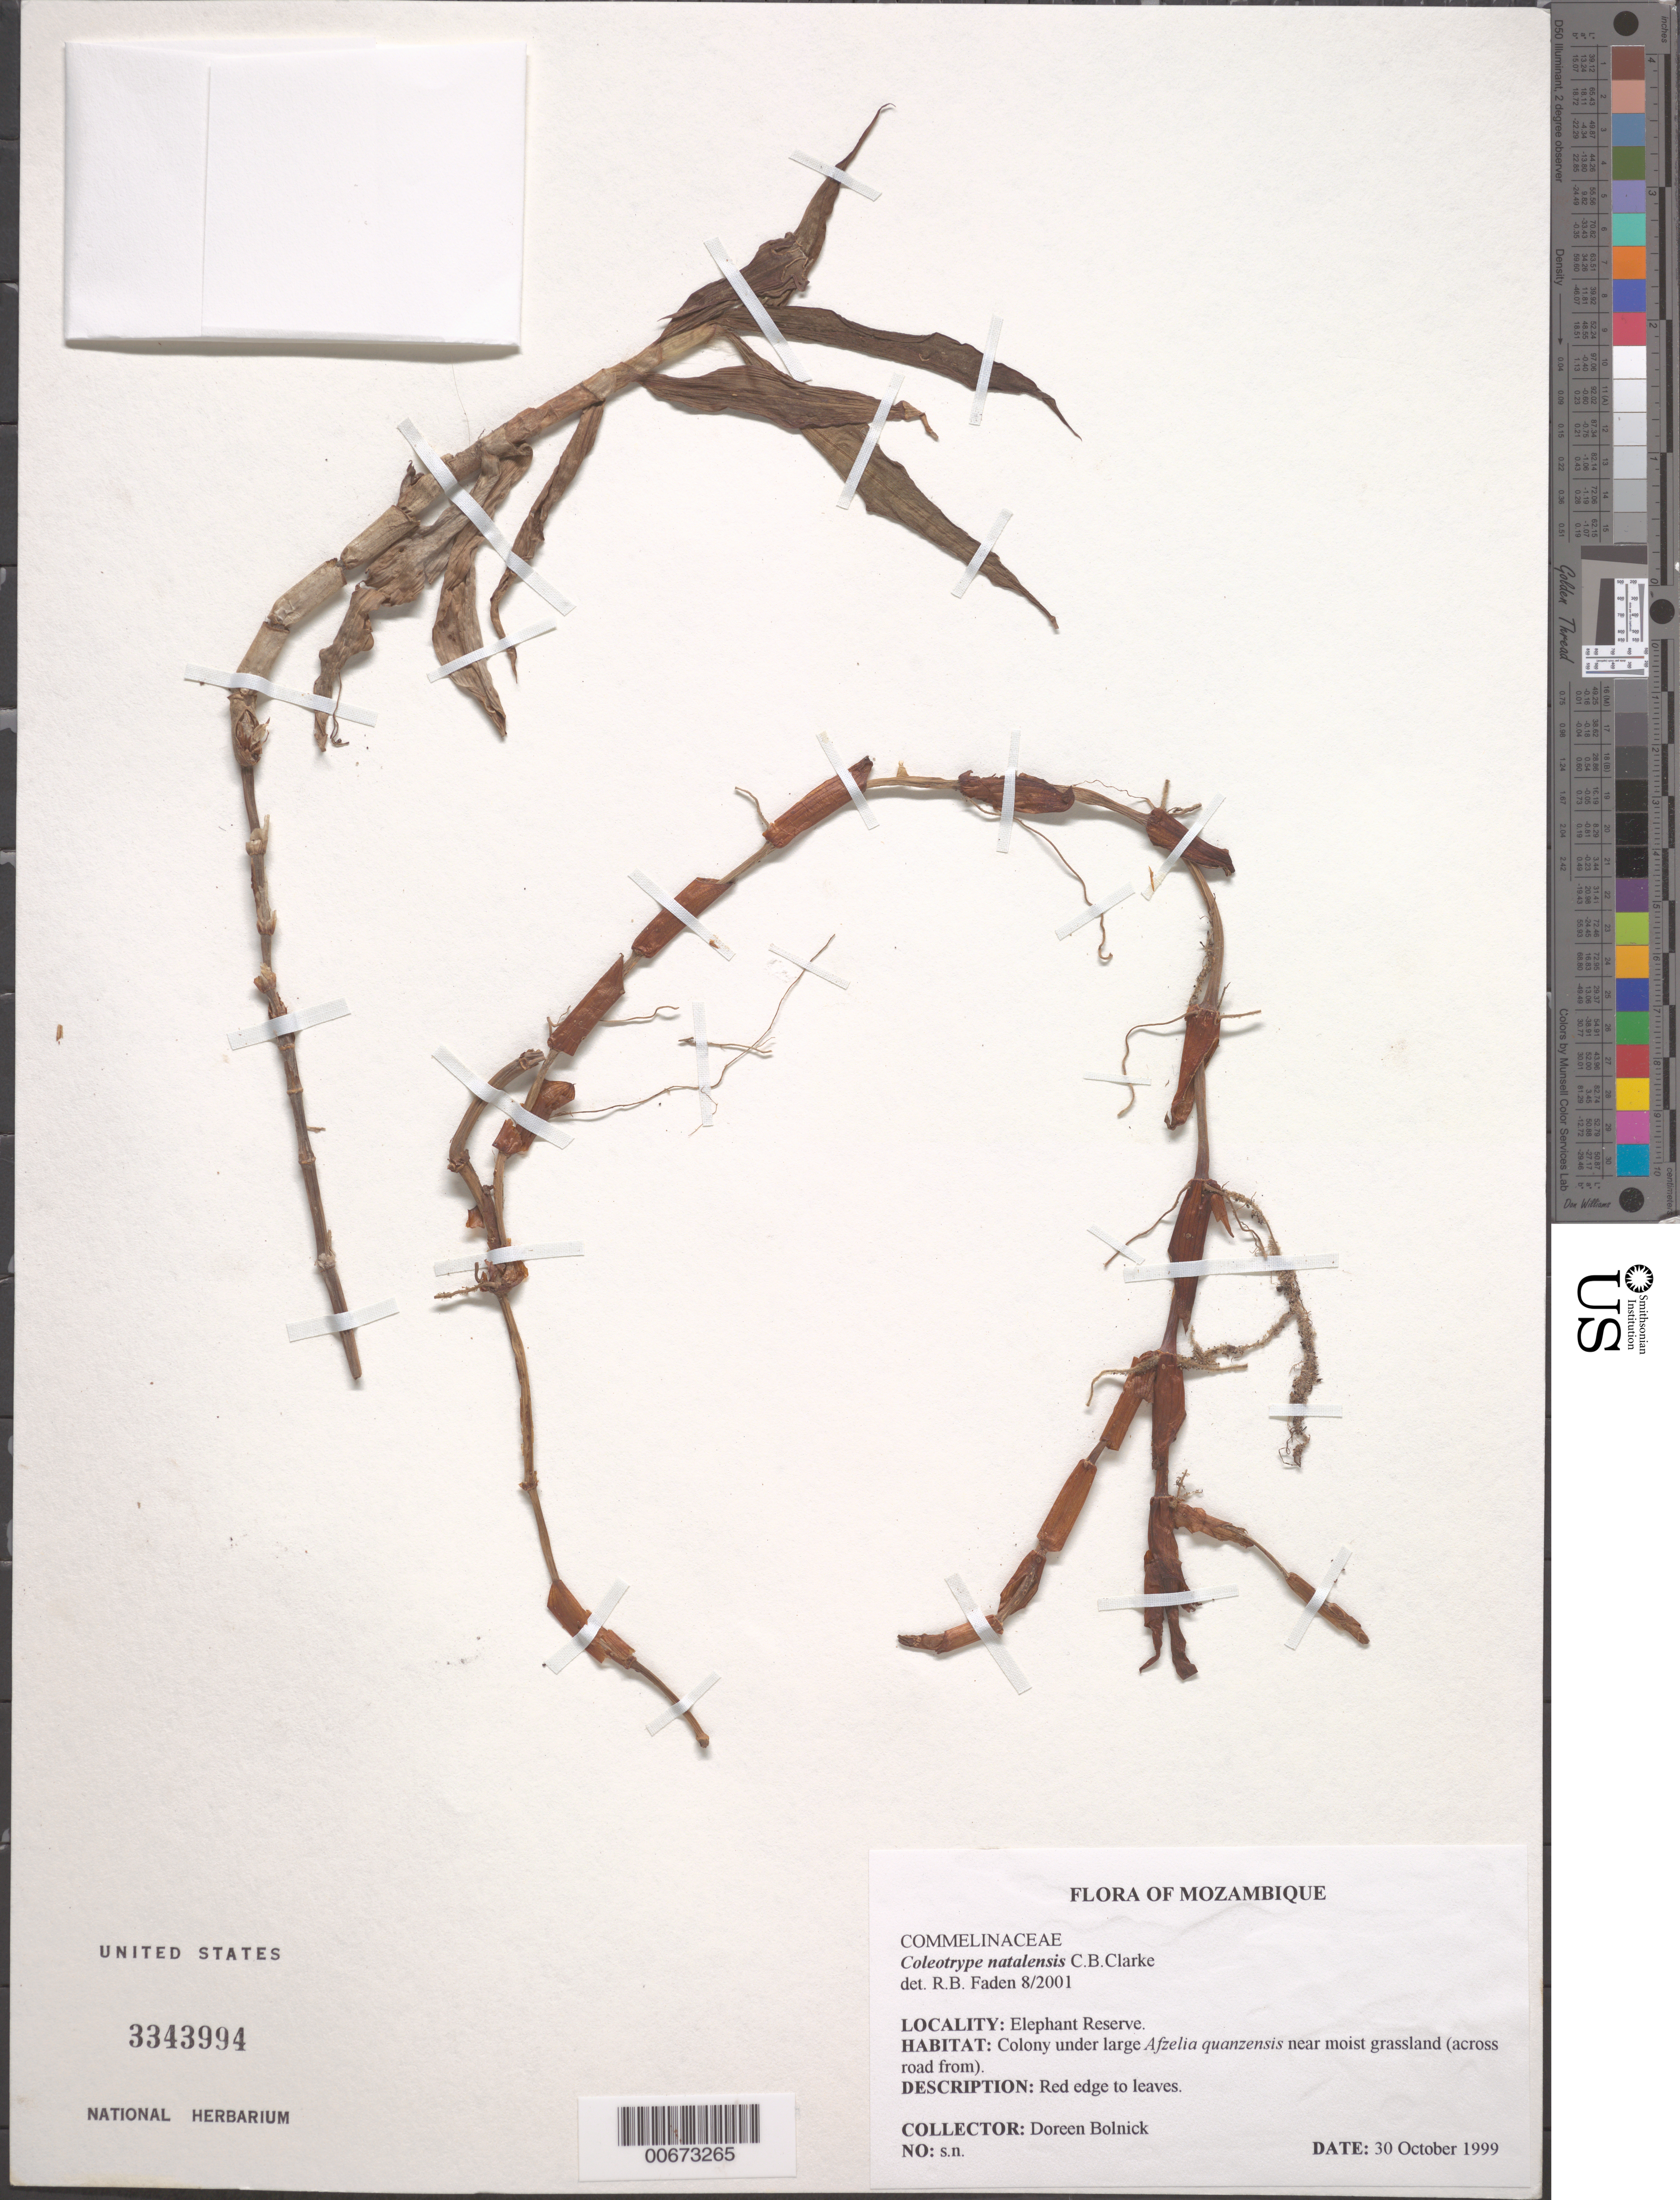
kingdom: Plantae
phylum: Tracheophyta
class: Liliopsida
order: Commelinales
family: Commelinaceae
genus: Coleotrype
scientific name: Coleotrype natalensis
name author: C.B. Clarke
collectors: D. Bolnick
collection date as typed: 30 Oct 1999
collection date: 1999-10-30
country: Mozambique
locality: Elephant Reserve.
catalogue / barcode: US 3343994